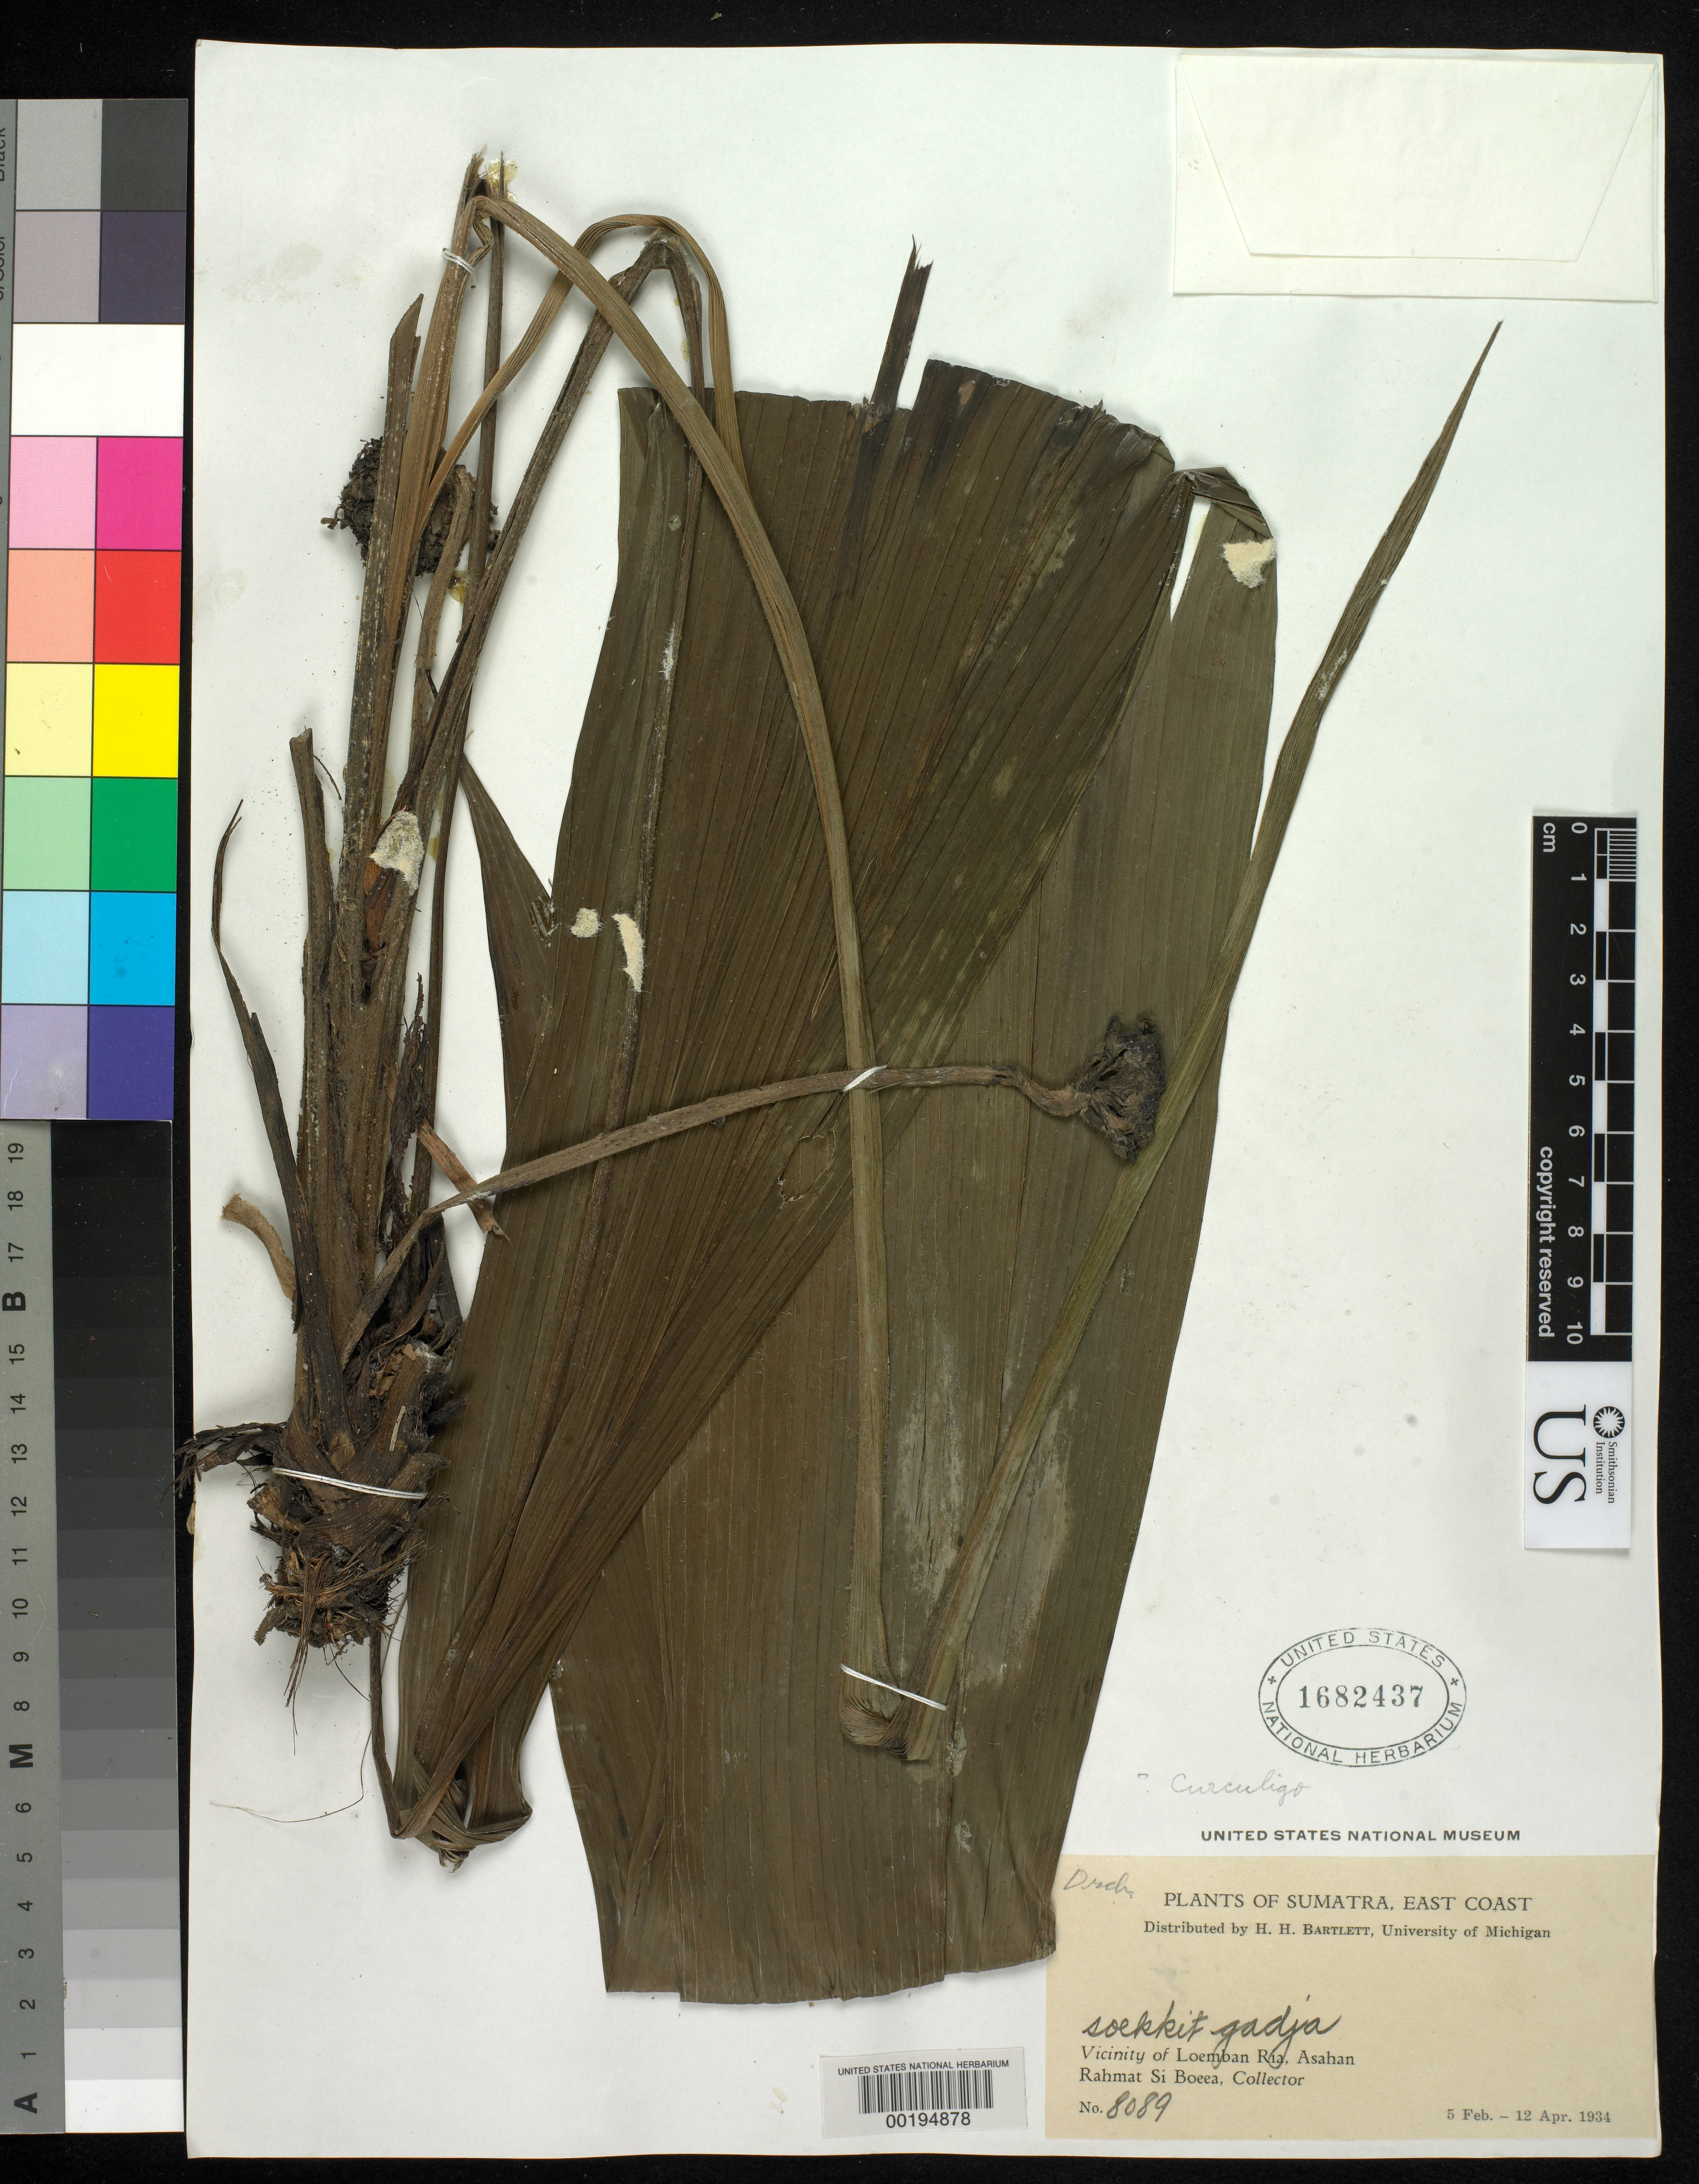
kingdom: Plantae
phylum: Tracheophyta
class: Liliopsida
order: Asparagales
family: Hypoxidaceae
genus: Curculigo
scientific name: Curculigo sp.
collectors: Rahmat Si Boeea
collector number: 8089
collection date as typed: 05 Feb 1934 to 12 Apr 1934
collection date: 1934-02-05/1934-04-12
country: Indonesia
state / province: Sumatra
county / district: Sumatera Utara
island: Sumatra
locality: Padang si dimpoean, sikkoet gadja, vicinity of loexban ria, asahan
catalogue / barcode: US 1682437